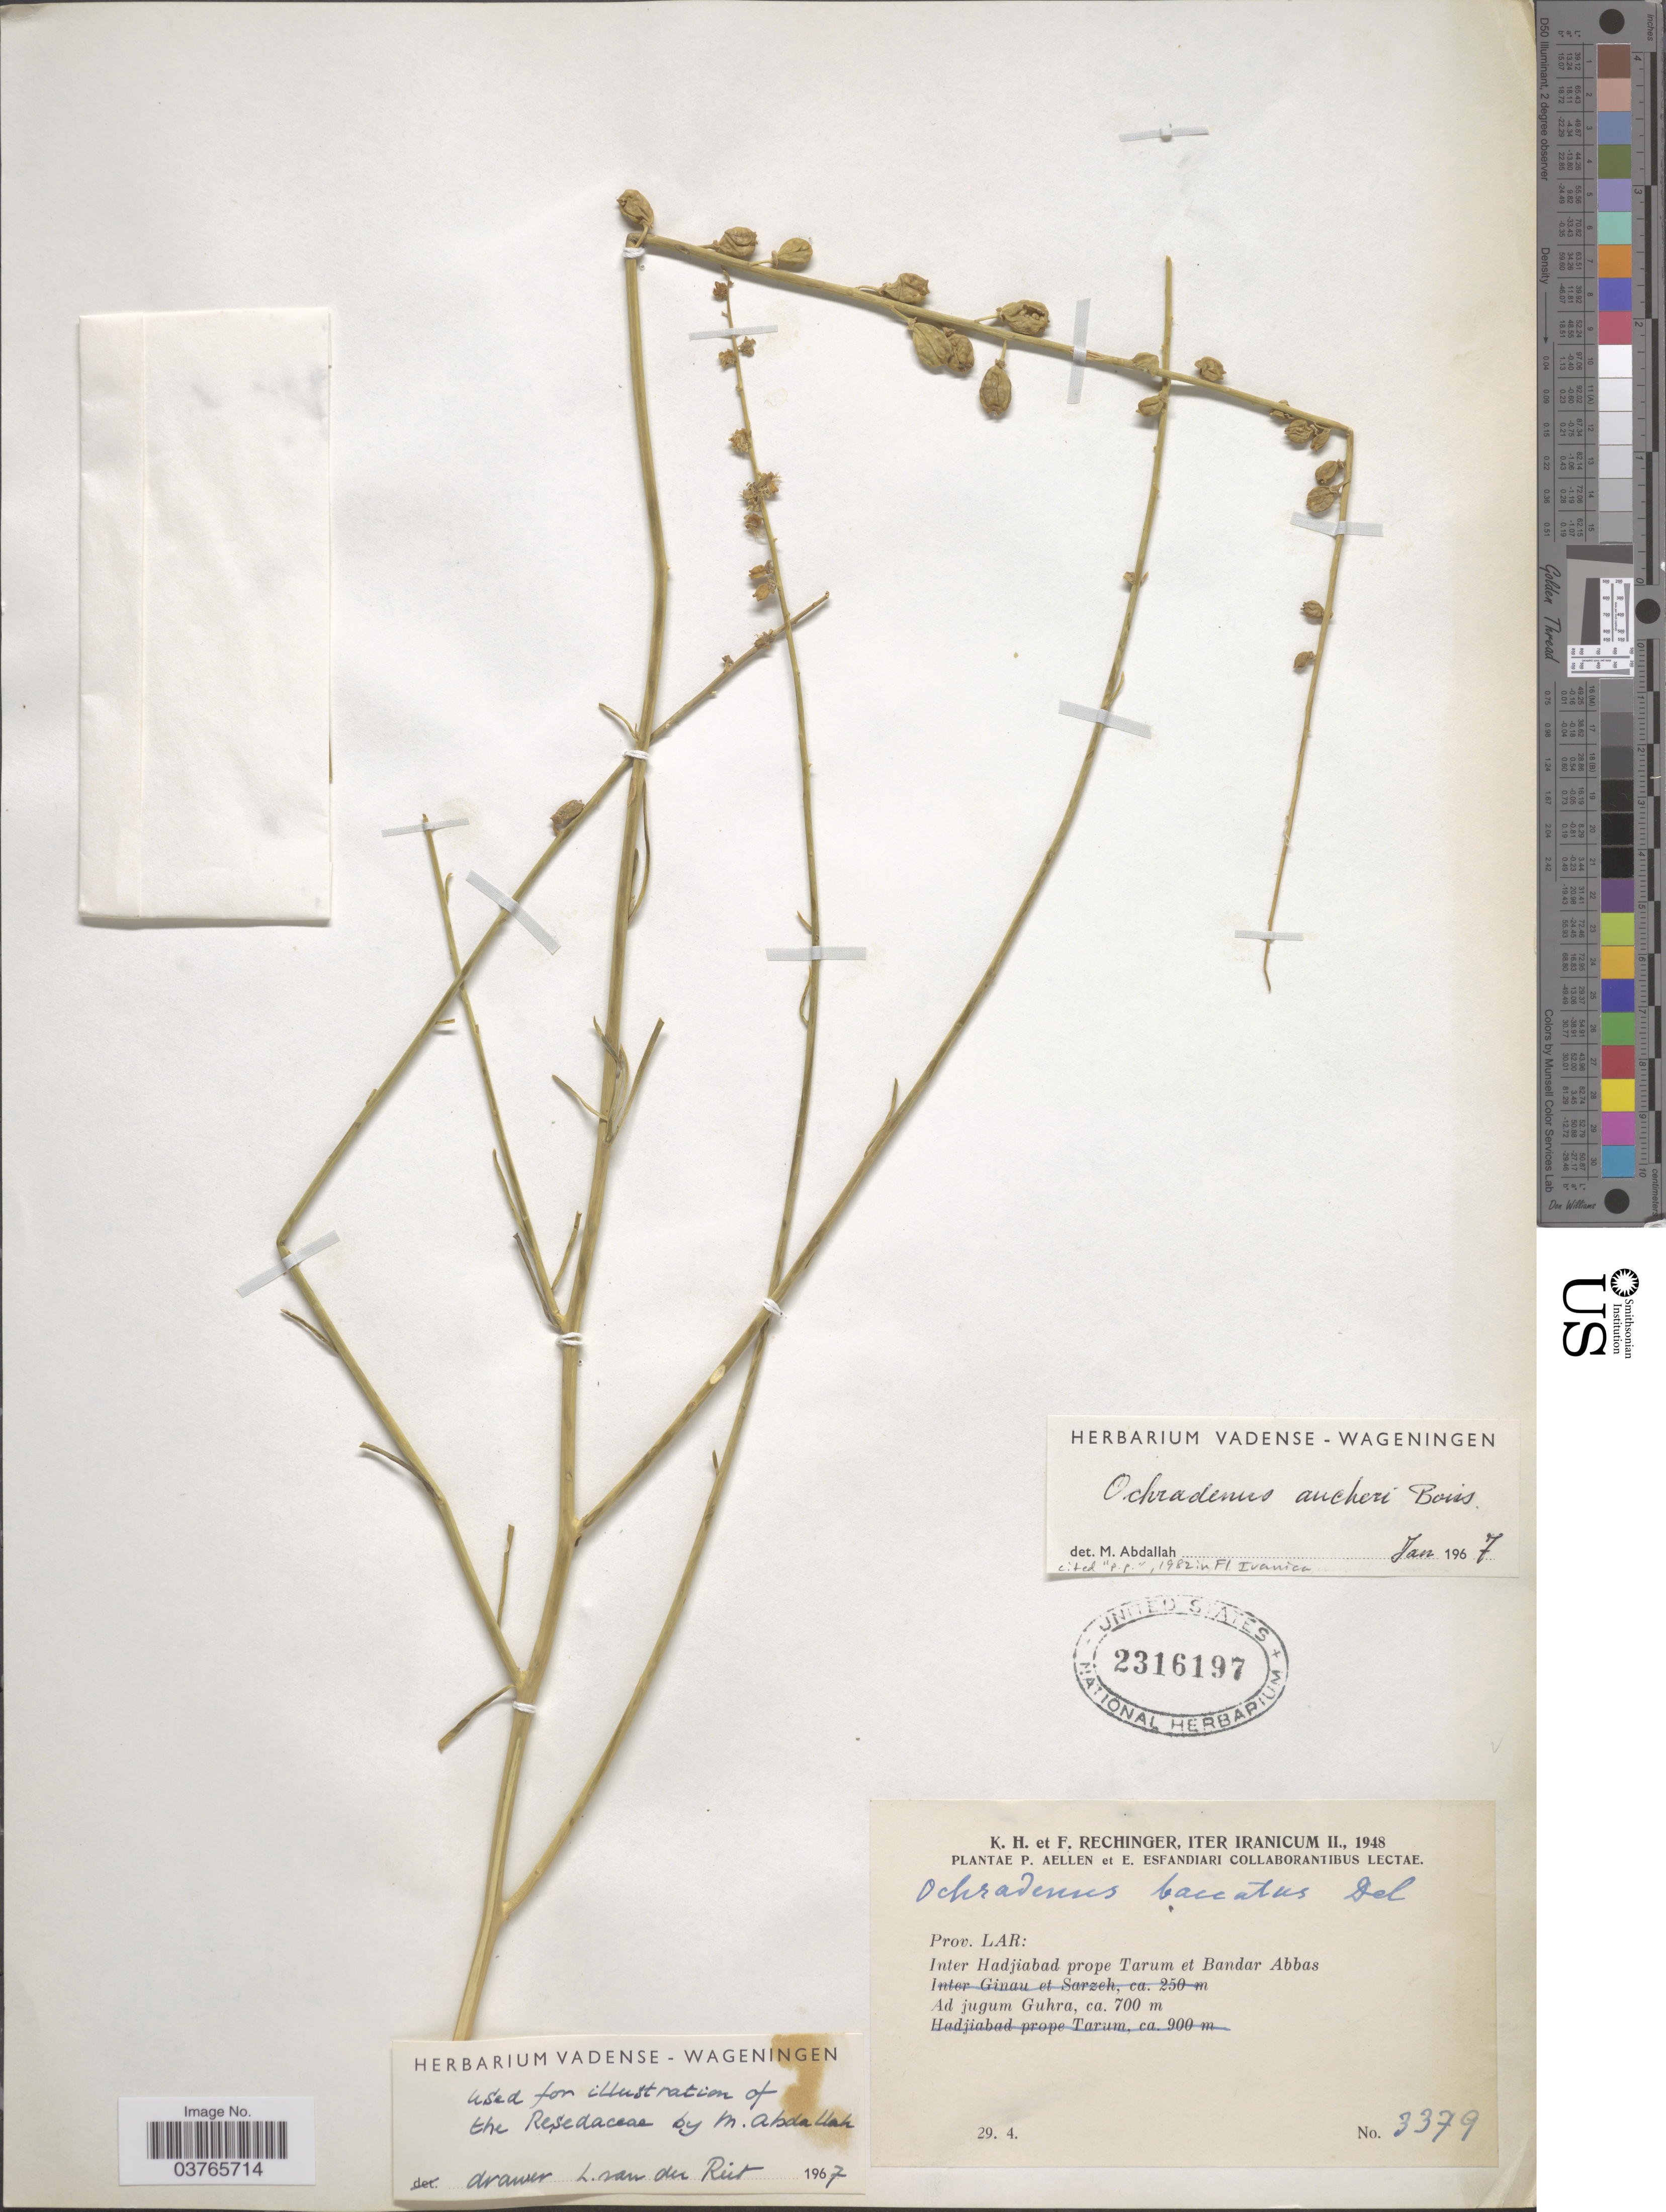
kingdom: Plantae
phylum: Tracheophyta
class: Magnoliopsida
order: Brassicales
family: Resedaceae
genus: Ochradiscus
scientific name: Ochradiscus aucheri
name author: (Boiss.) S. Blanco & C.E. Wetzel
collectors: K. H. Rechinger & F. Rechinger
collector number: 3379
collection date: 1948-04-29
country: Iran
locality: Iter Iranicum. Prov. Lar: Inter Hadjibad prope Tarum et Bandar Abbas. Ad jugum Guhra.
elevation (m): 700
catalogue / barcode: US 2316197